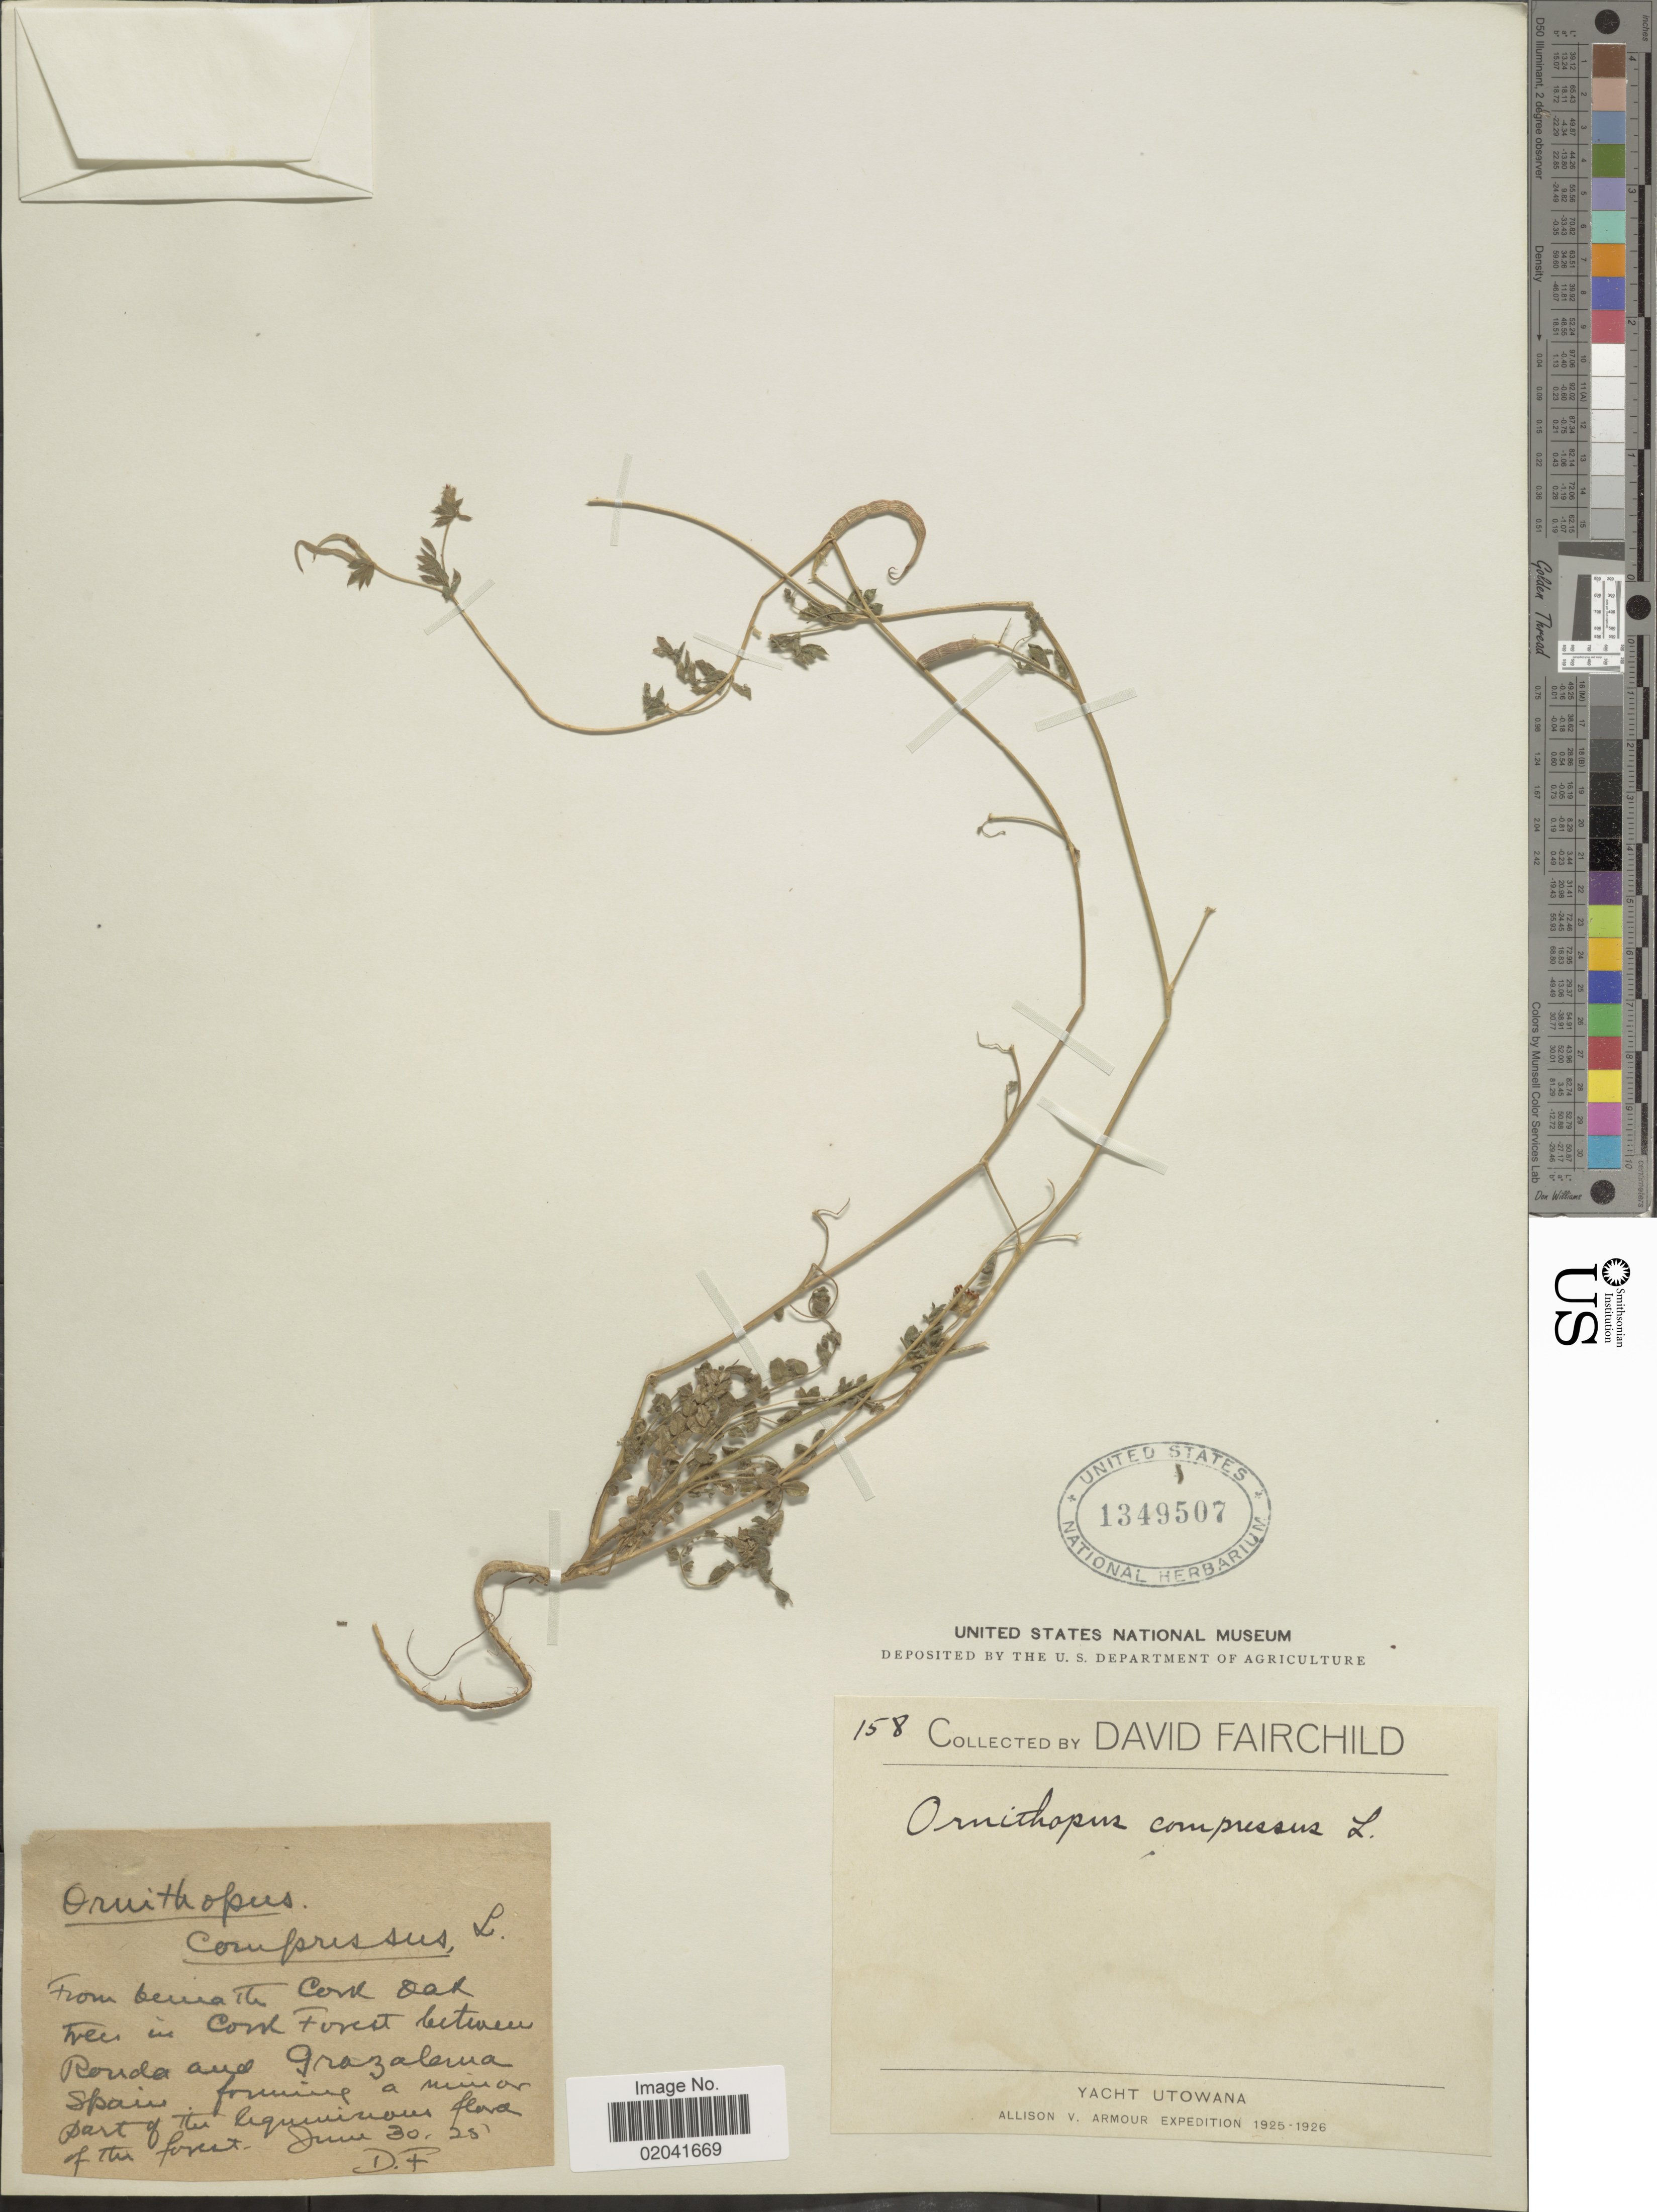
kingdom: Plantae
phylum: Tracheophyta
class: Magnoliopsida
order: Fabales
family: Fabaceae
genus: Ornithopus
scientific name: Ornithopus compressus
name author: L.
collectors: D. Fairchild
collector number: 158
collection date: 1925-06-30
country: Spain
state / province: Andalucía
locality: Between Ronda and Grazalema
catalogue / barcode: US 1349507